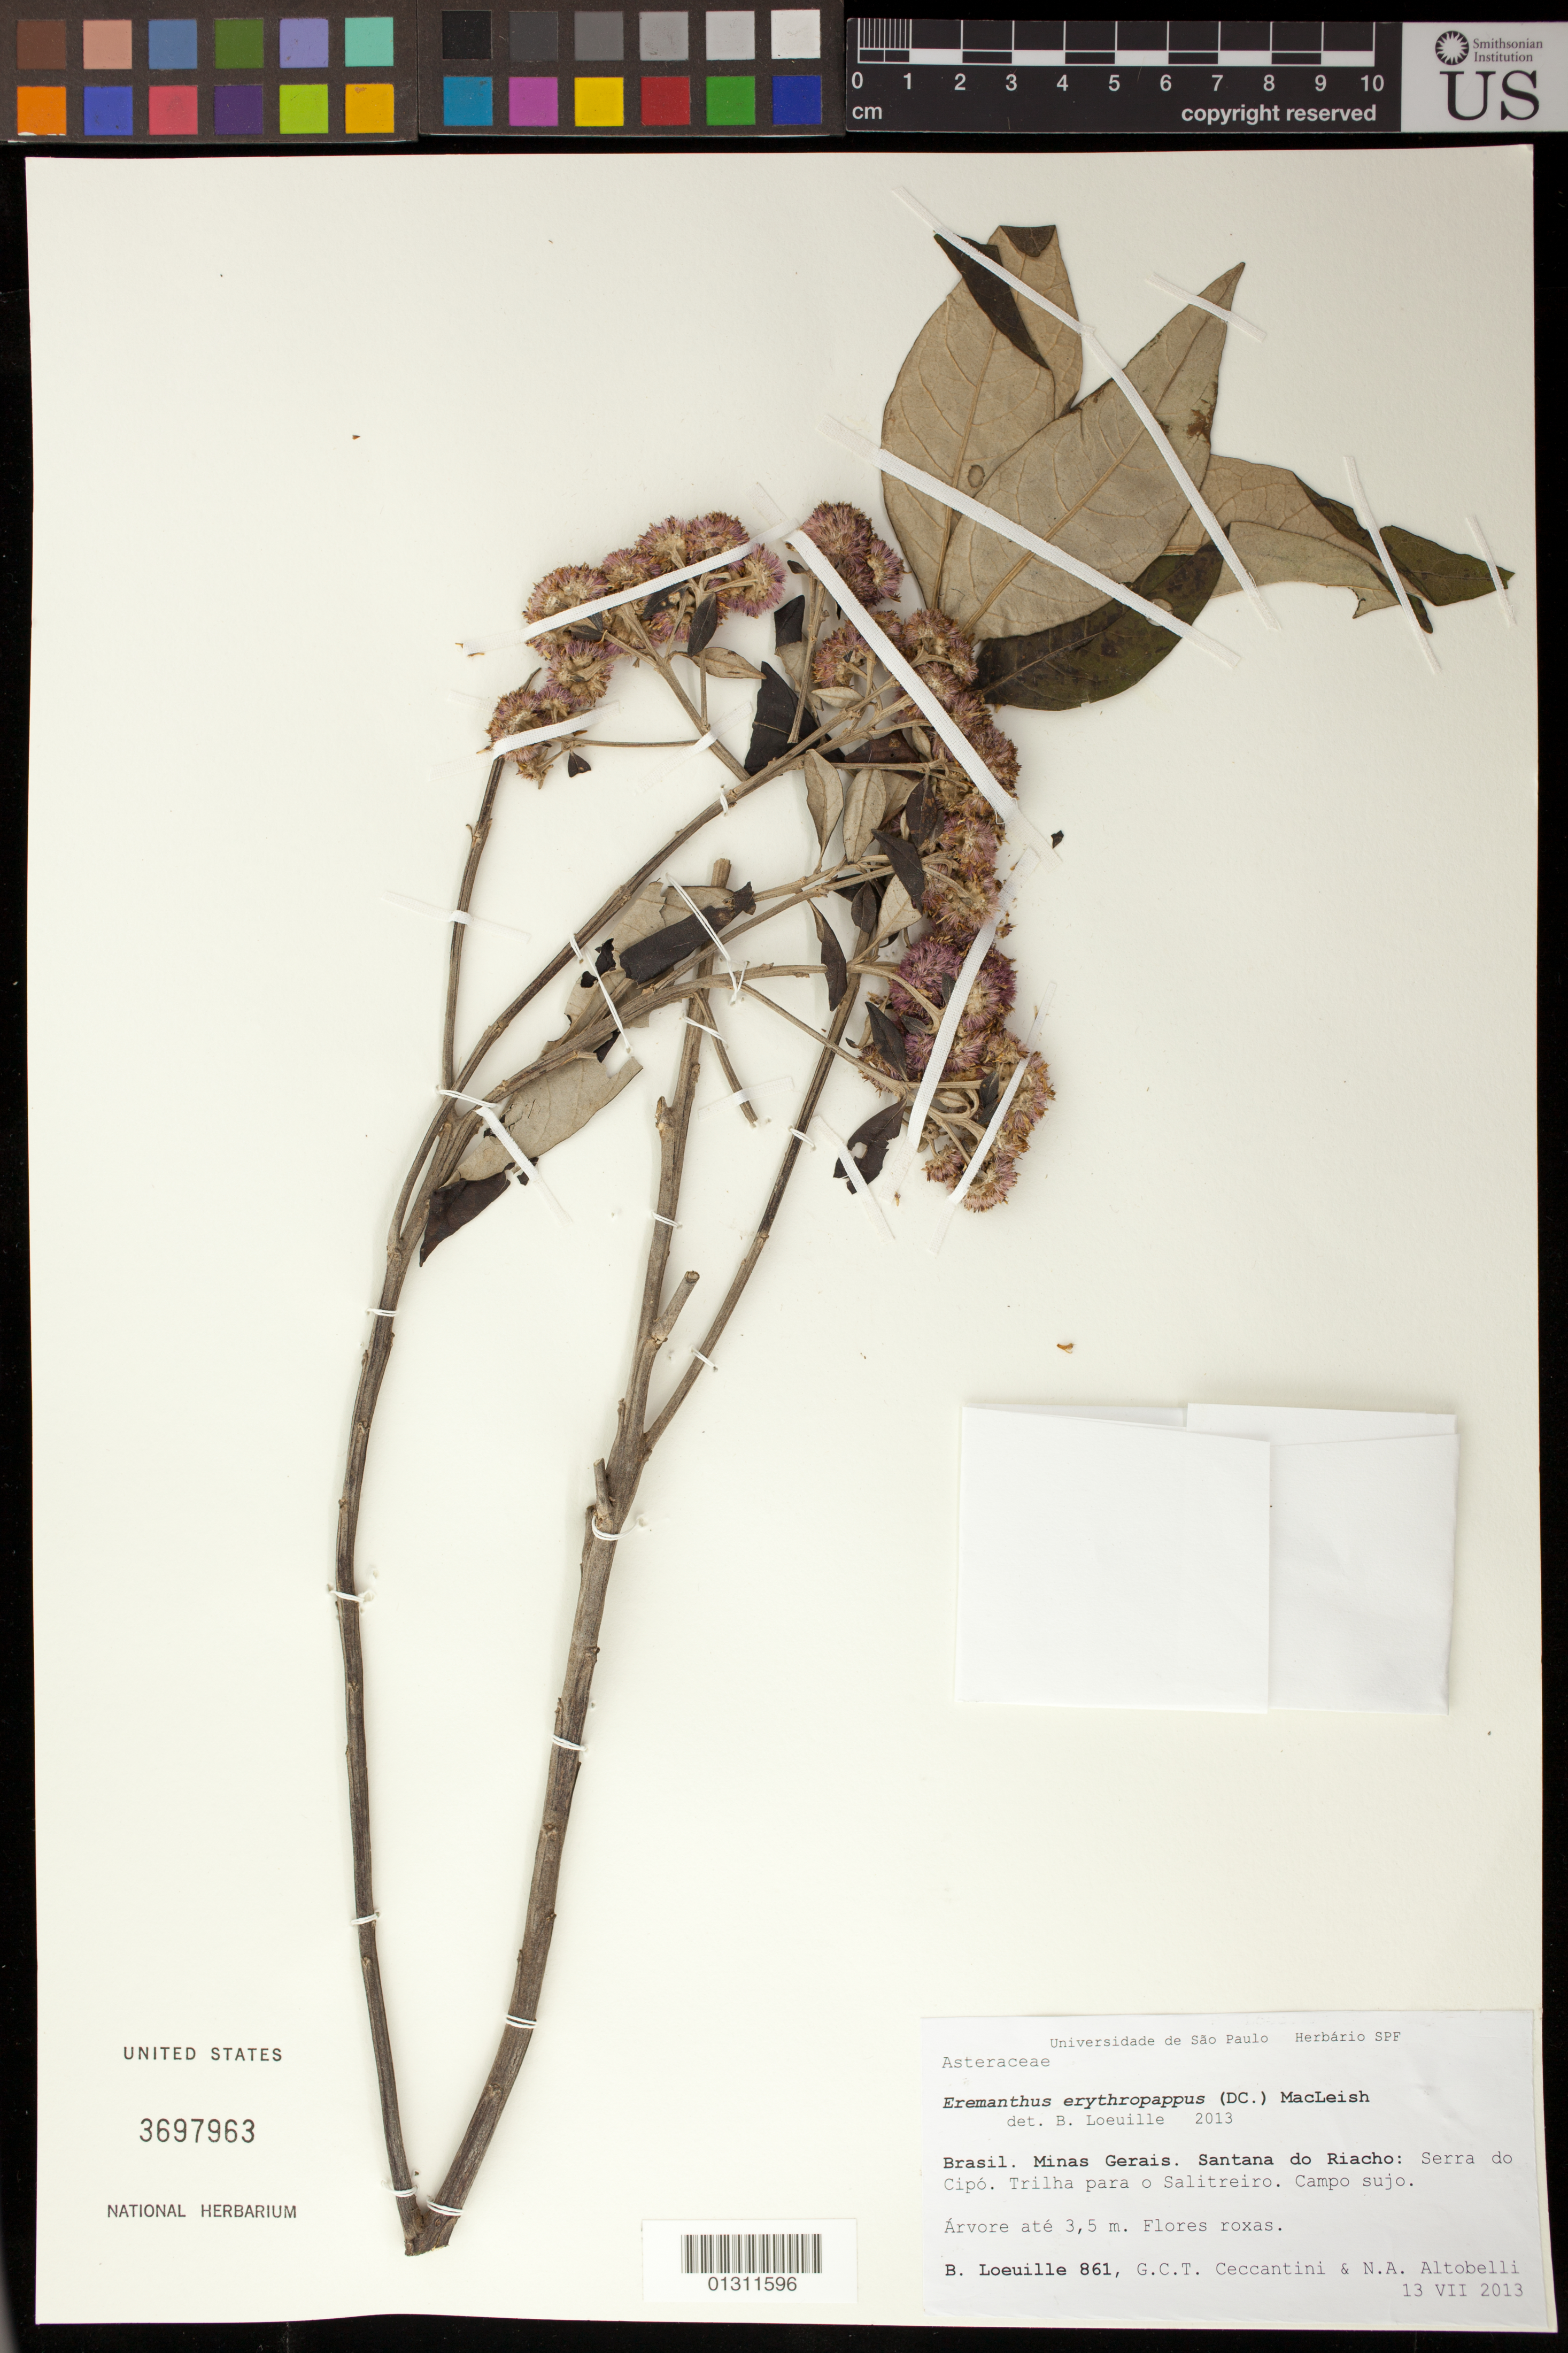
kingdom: Plantae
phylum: Tracheophyta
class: Magnoliopsida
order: Asterales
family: Asteraceae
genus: Eremanthus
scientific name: Eremanthus erythropappus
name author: (DC.) MacLeish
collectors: B. Loeuille, G. Ceccantini & N. Altobelli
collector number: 861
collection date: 2013-07-13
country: Brazil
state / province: Minas Gerais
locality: Santana do Riacho: Serra do Cipo. Trilha para o Salitreiro.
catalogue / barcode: US 3697963